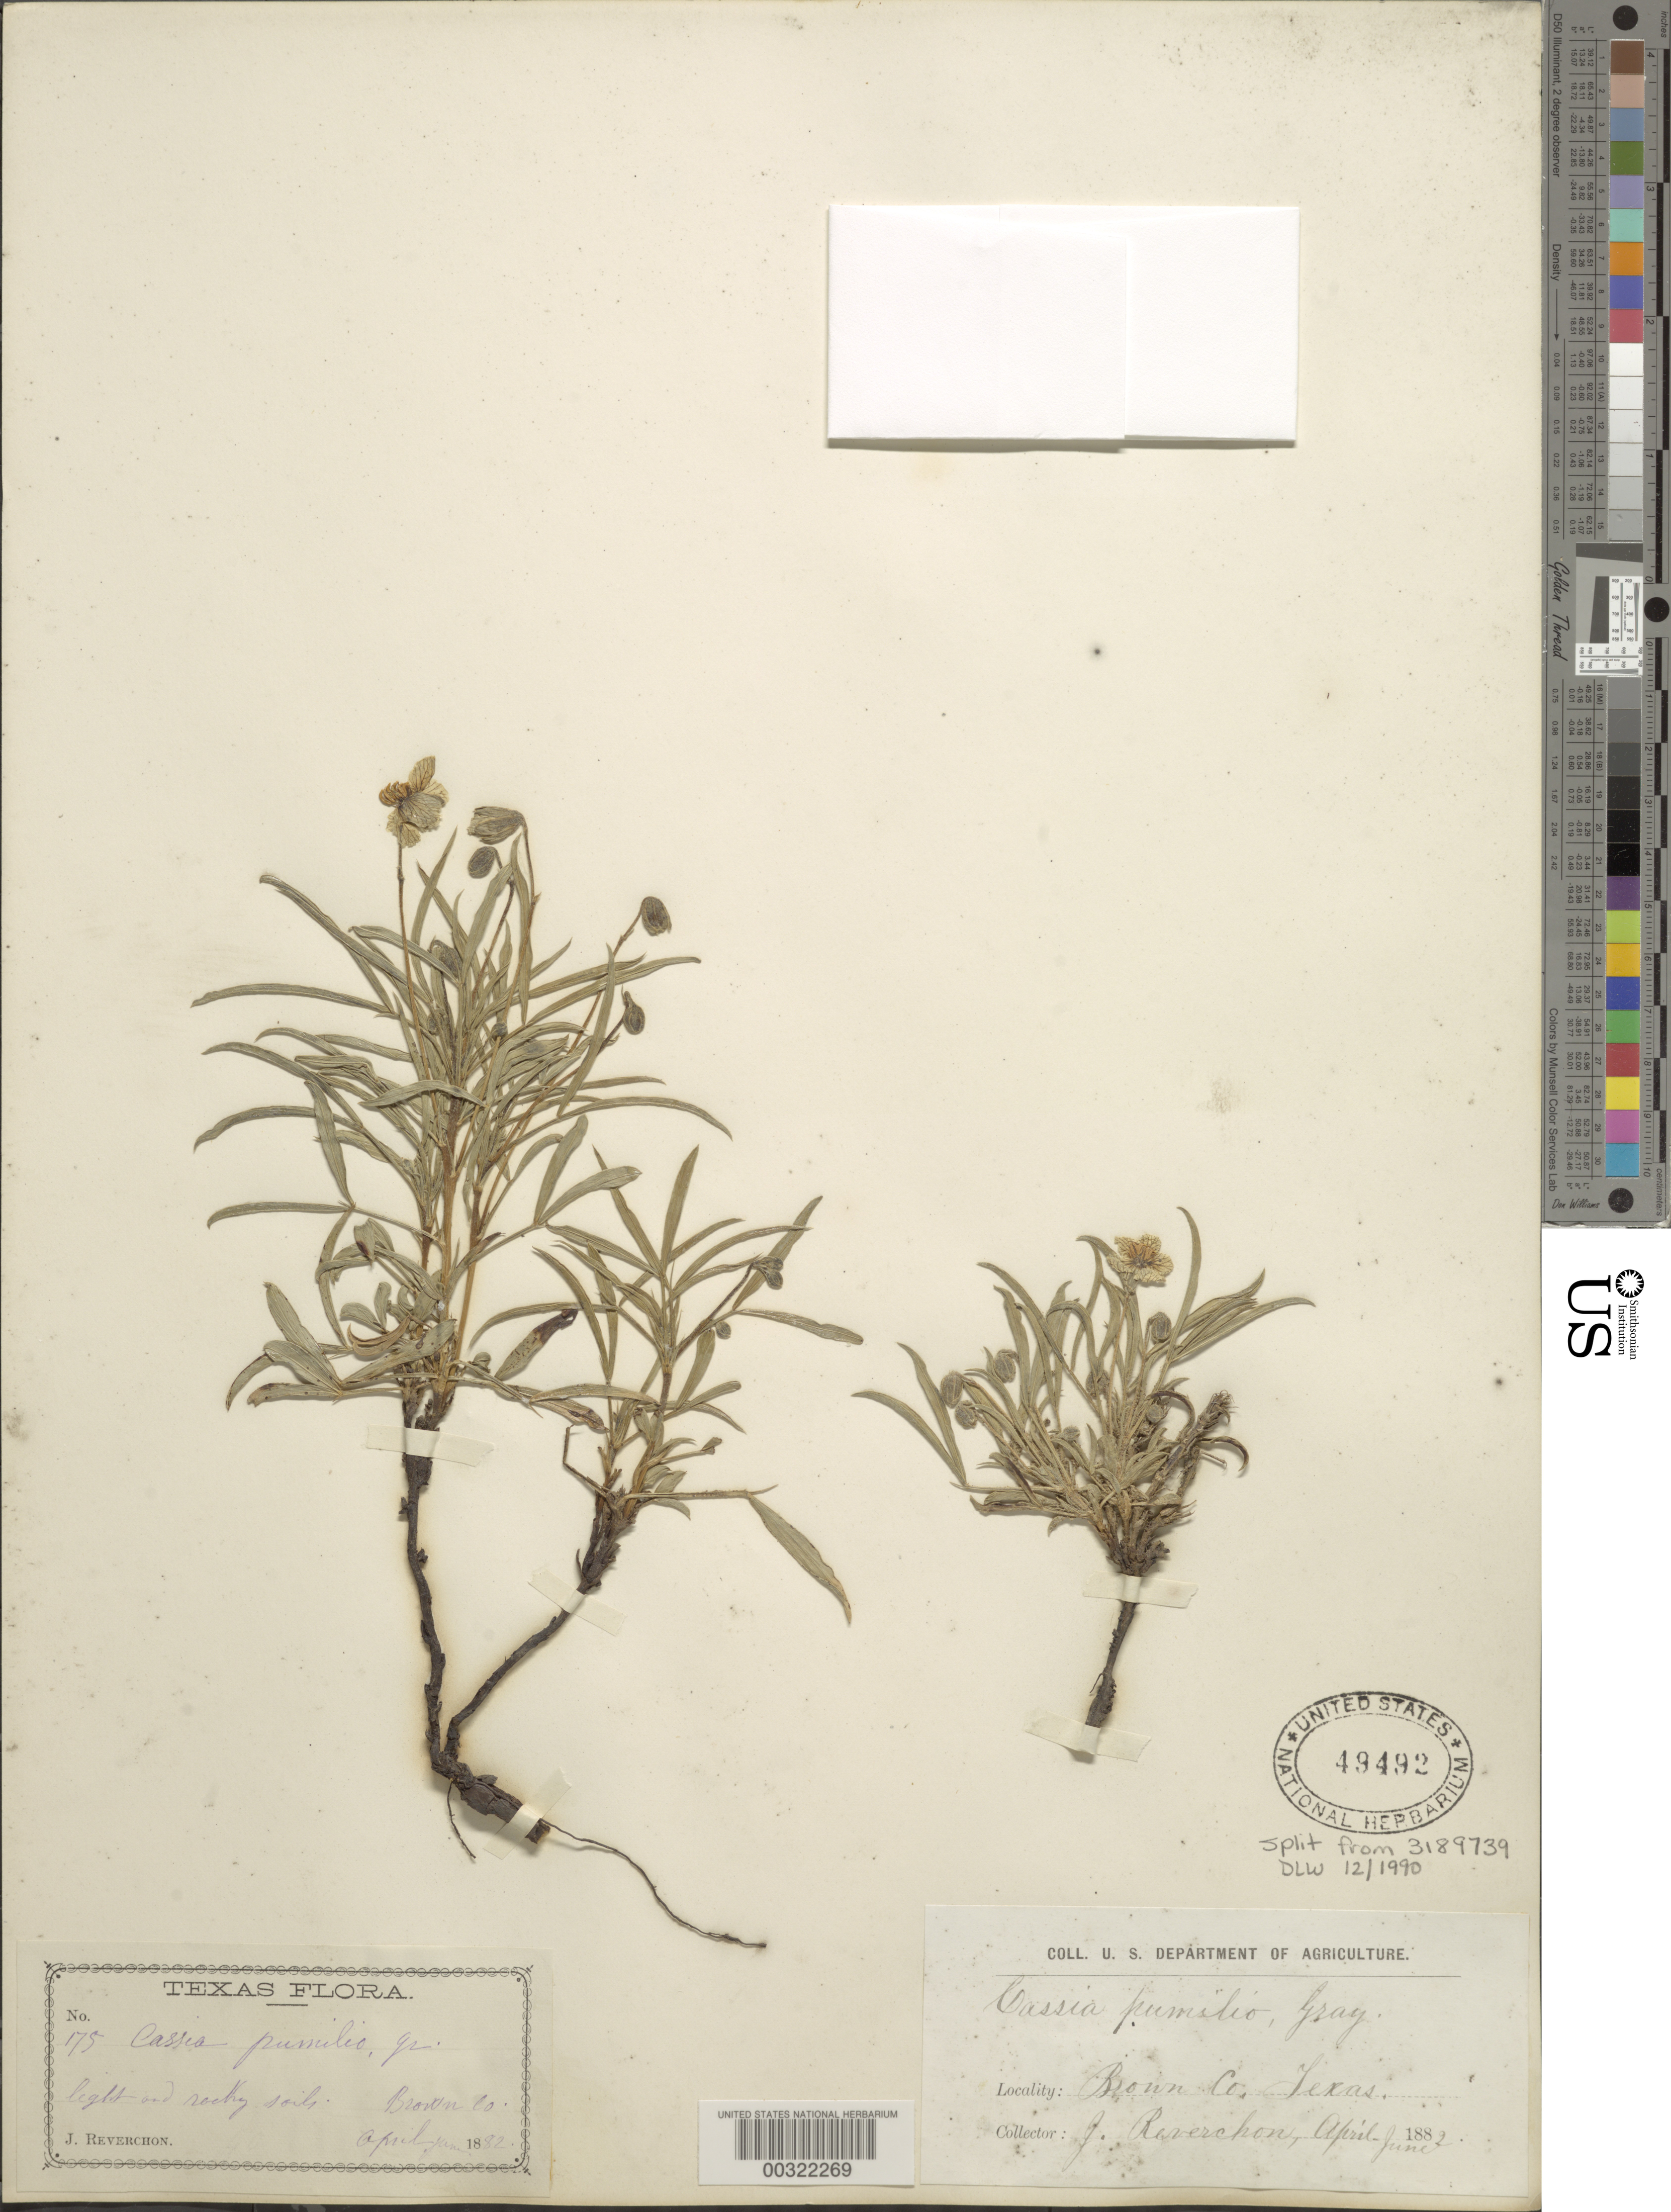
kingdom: Plantae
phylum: Tracheophyta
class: Magnoliopsida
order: Fabales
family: Fabaceae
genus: Senna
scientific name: Senna pumilio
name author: (A. Gray) H.S. Irwin & Barneby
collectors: J. Reverchon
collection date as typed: Apr 1882 to -- Jun 1882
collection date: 1882-04/1882-06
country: United States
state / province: Texas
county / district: Brown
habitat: Light and rocky soil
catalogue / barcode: US 49492